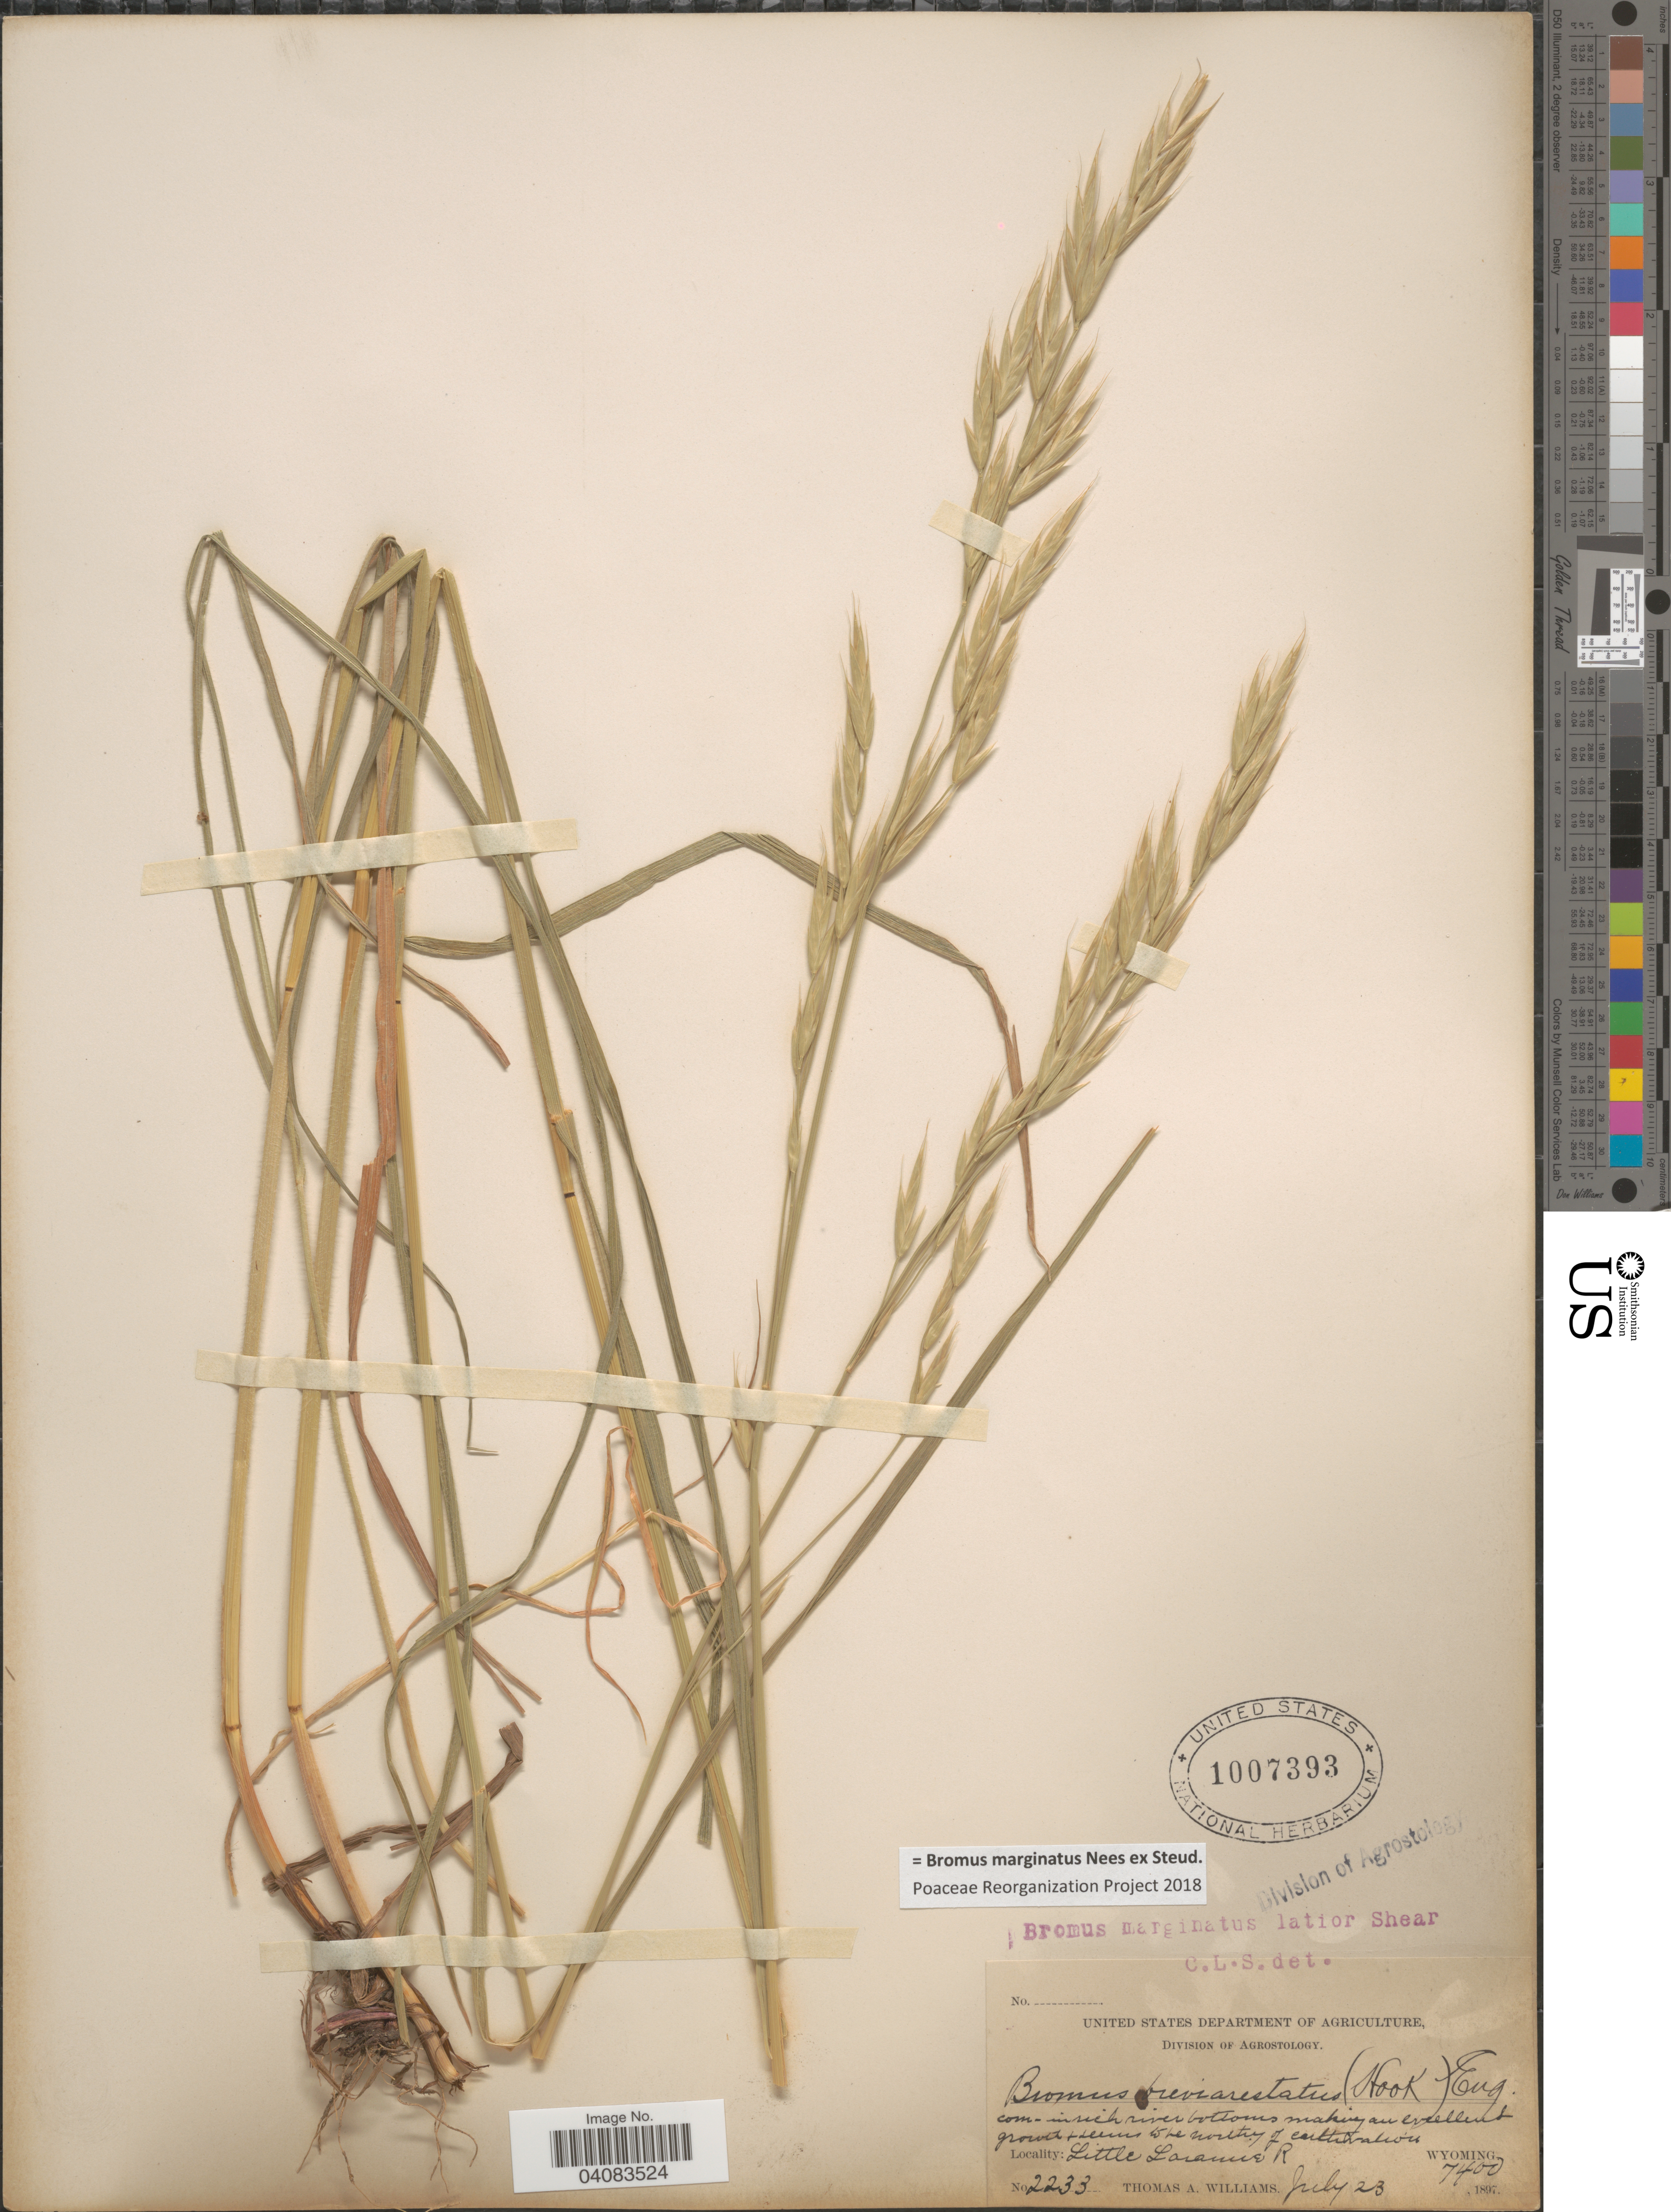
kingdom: Plantae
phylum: Tracheophyta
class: Liliopsida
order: Poales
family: Poaceae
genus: Bromus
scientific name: Bromus marginatus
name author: Nees ex Steud.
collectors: T. A. Williams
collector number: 2233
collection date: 1897-07-23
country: United States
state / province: Wyoming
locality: Little Laramie R.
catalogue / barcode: US 1007393